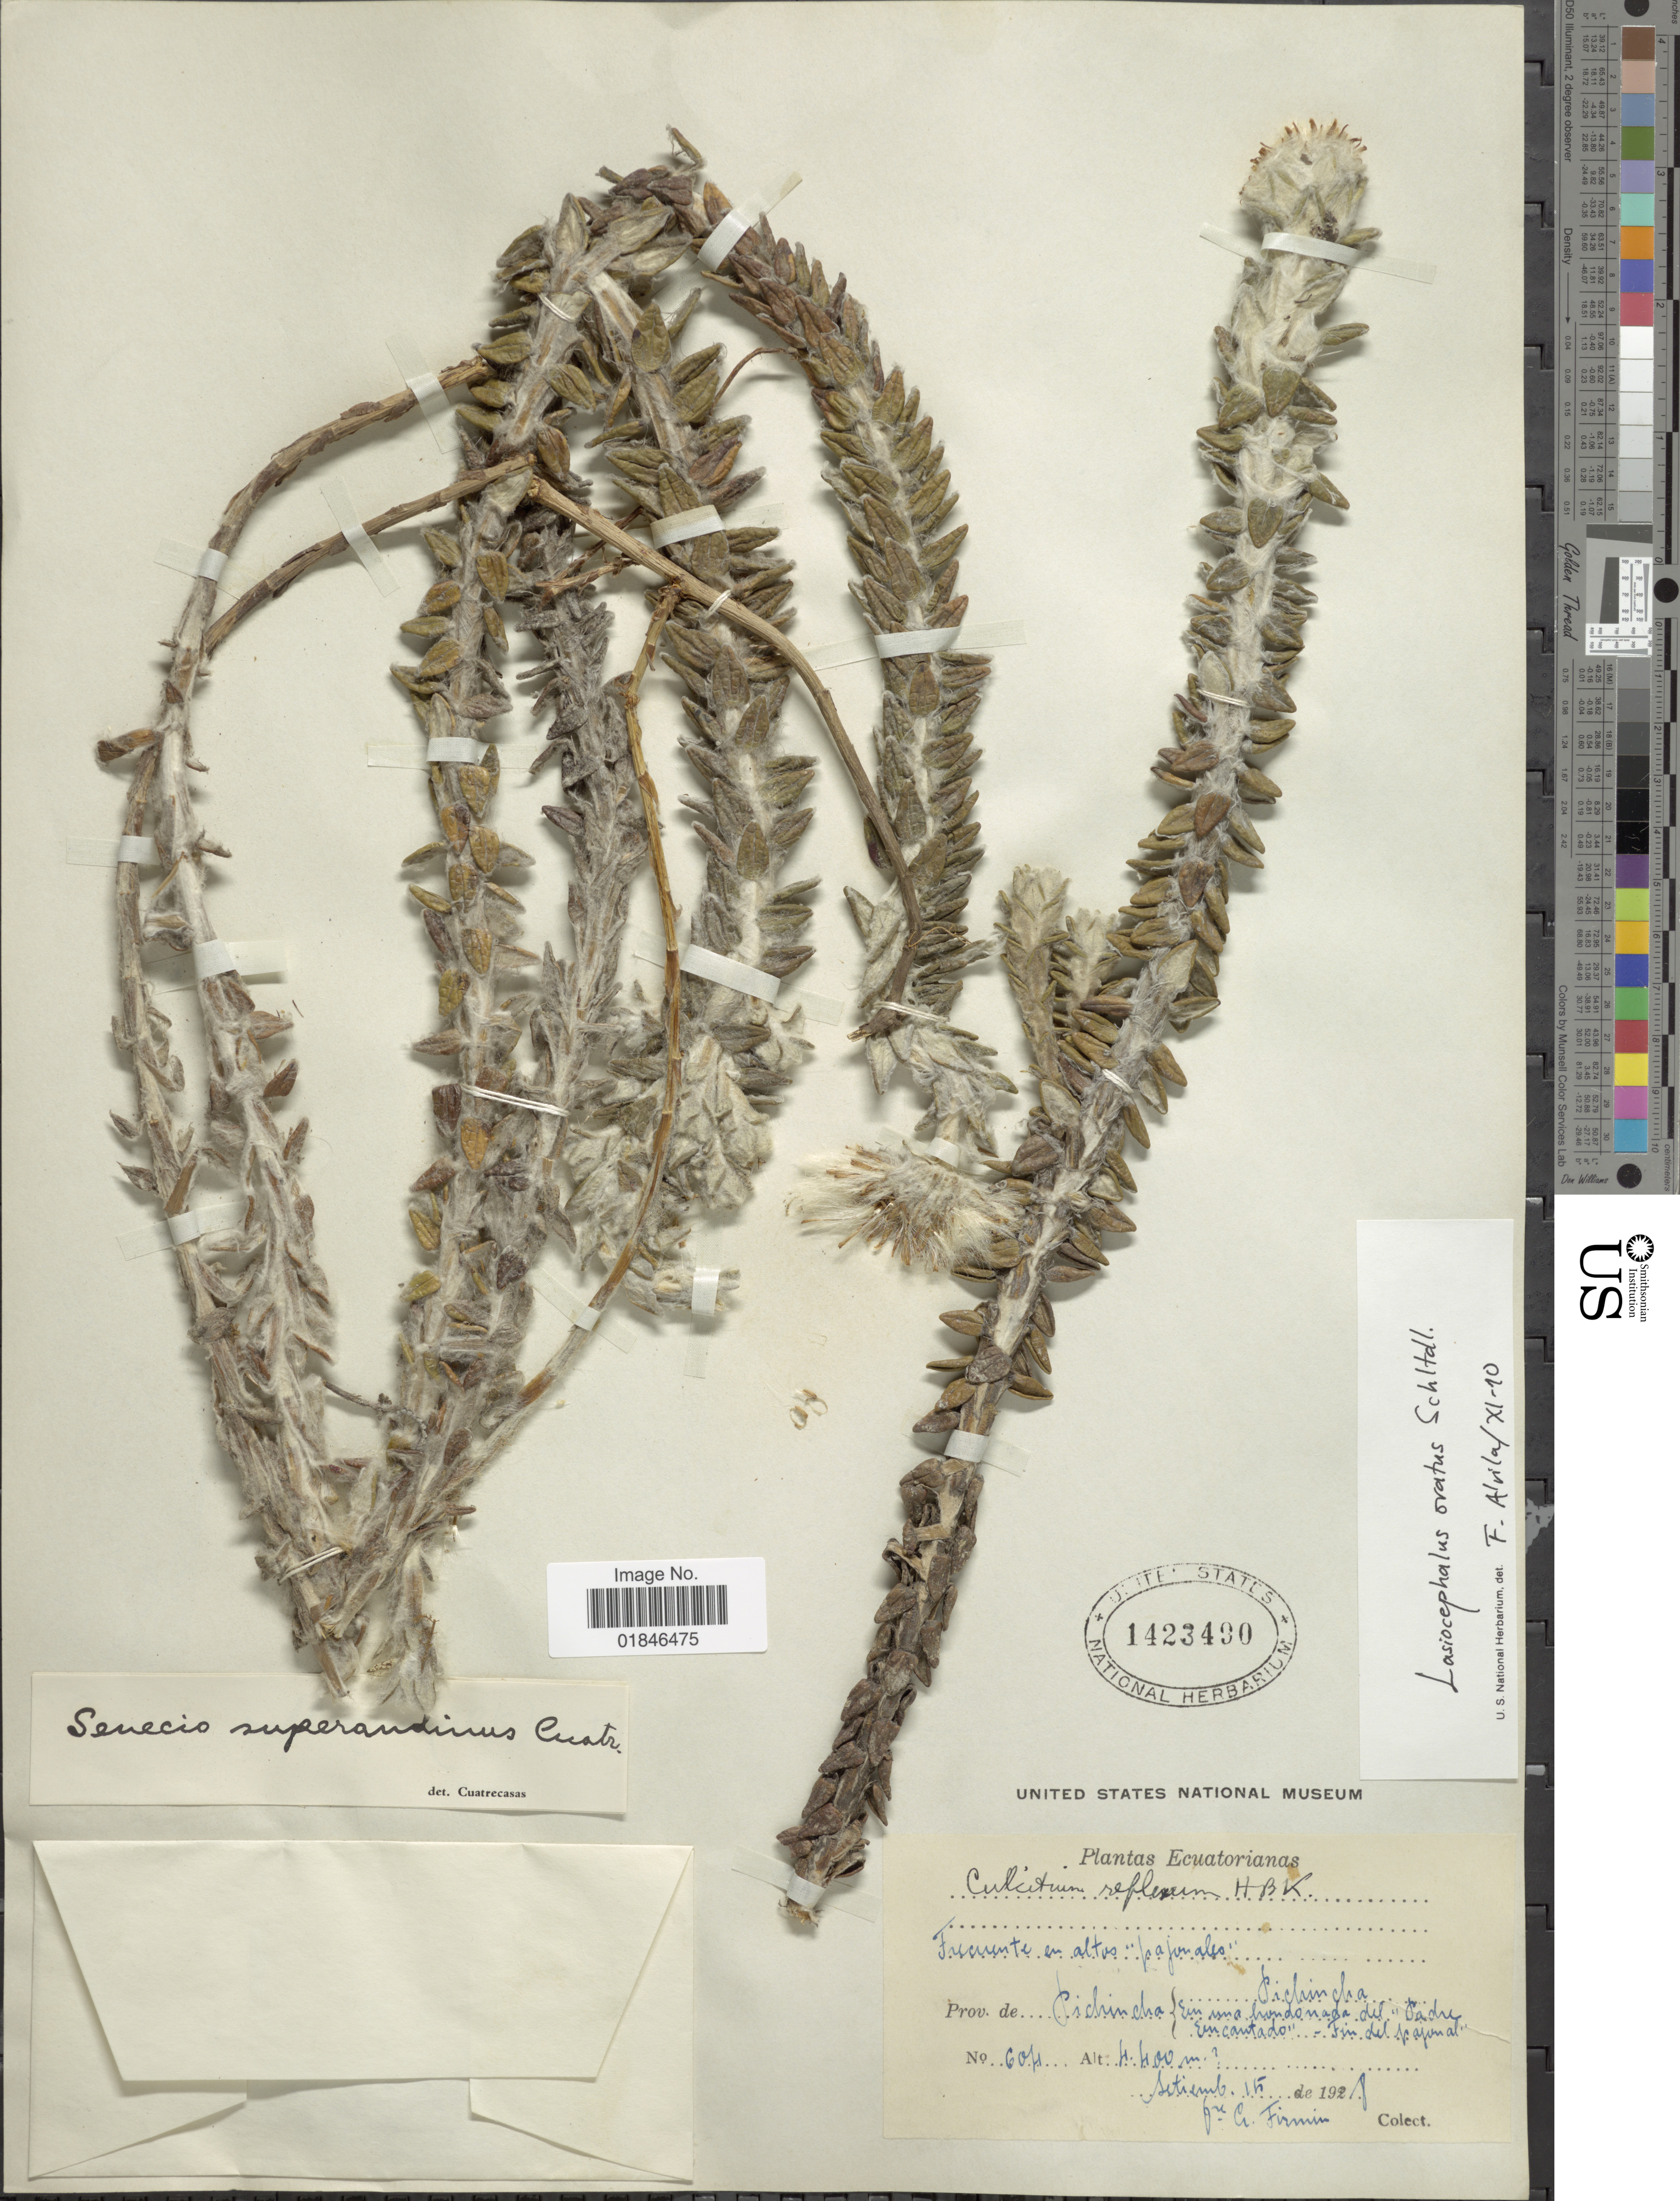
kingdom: Plantae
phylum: Tracheophyta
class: Magnoliopsida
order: Asterales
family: Asteraceae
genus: Senecio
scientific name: Senecio superandinus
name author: Cuatrec.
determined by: Salomon, Luciana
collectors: F. Firmin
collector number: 604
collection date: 1928-09-15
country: Ecuador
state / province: Pichincha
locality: Prov. de Pichincha, En una hondonada del "Padre Encantado" - Fin del Pajonal.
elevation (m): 4400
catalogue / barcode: US 1423490